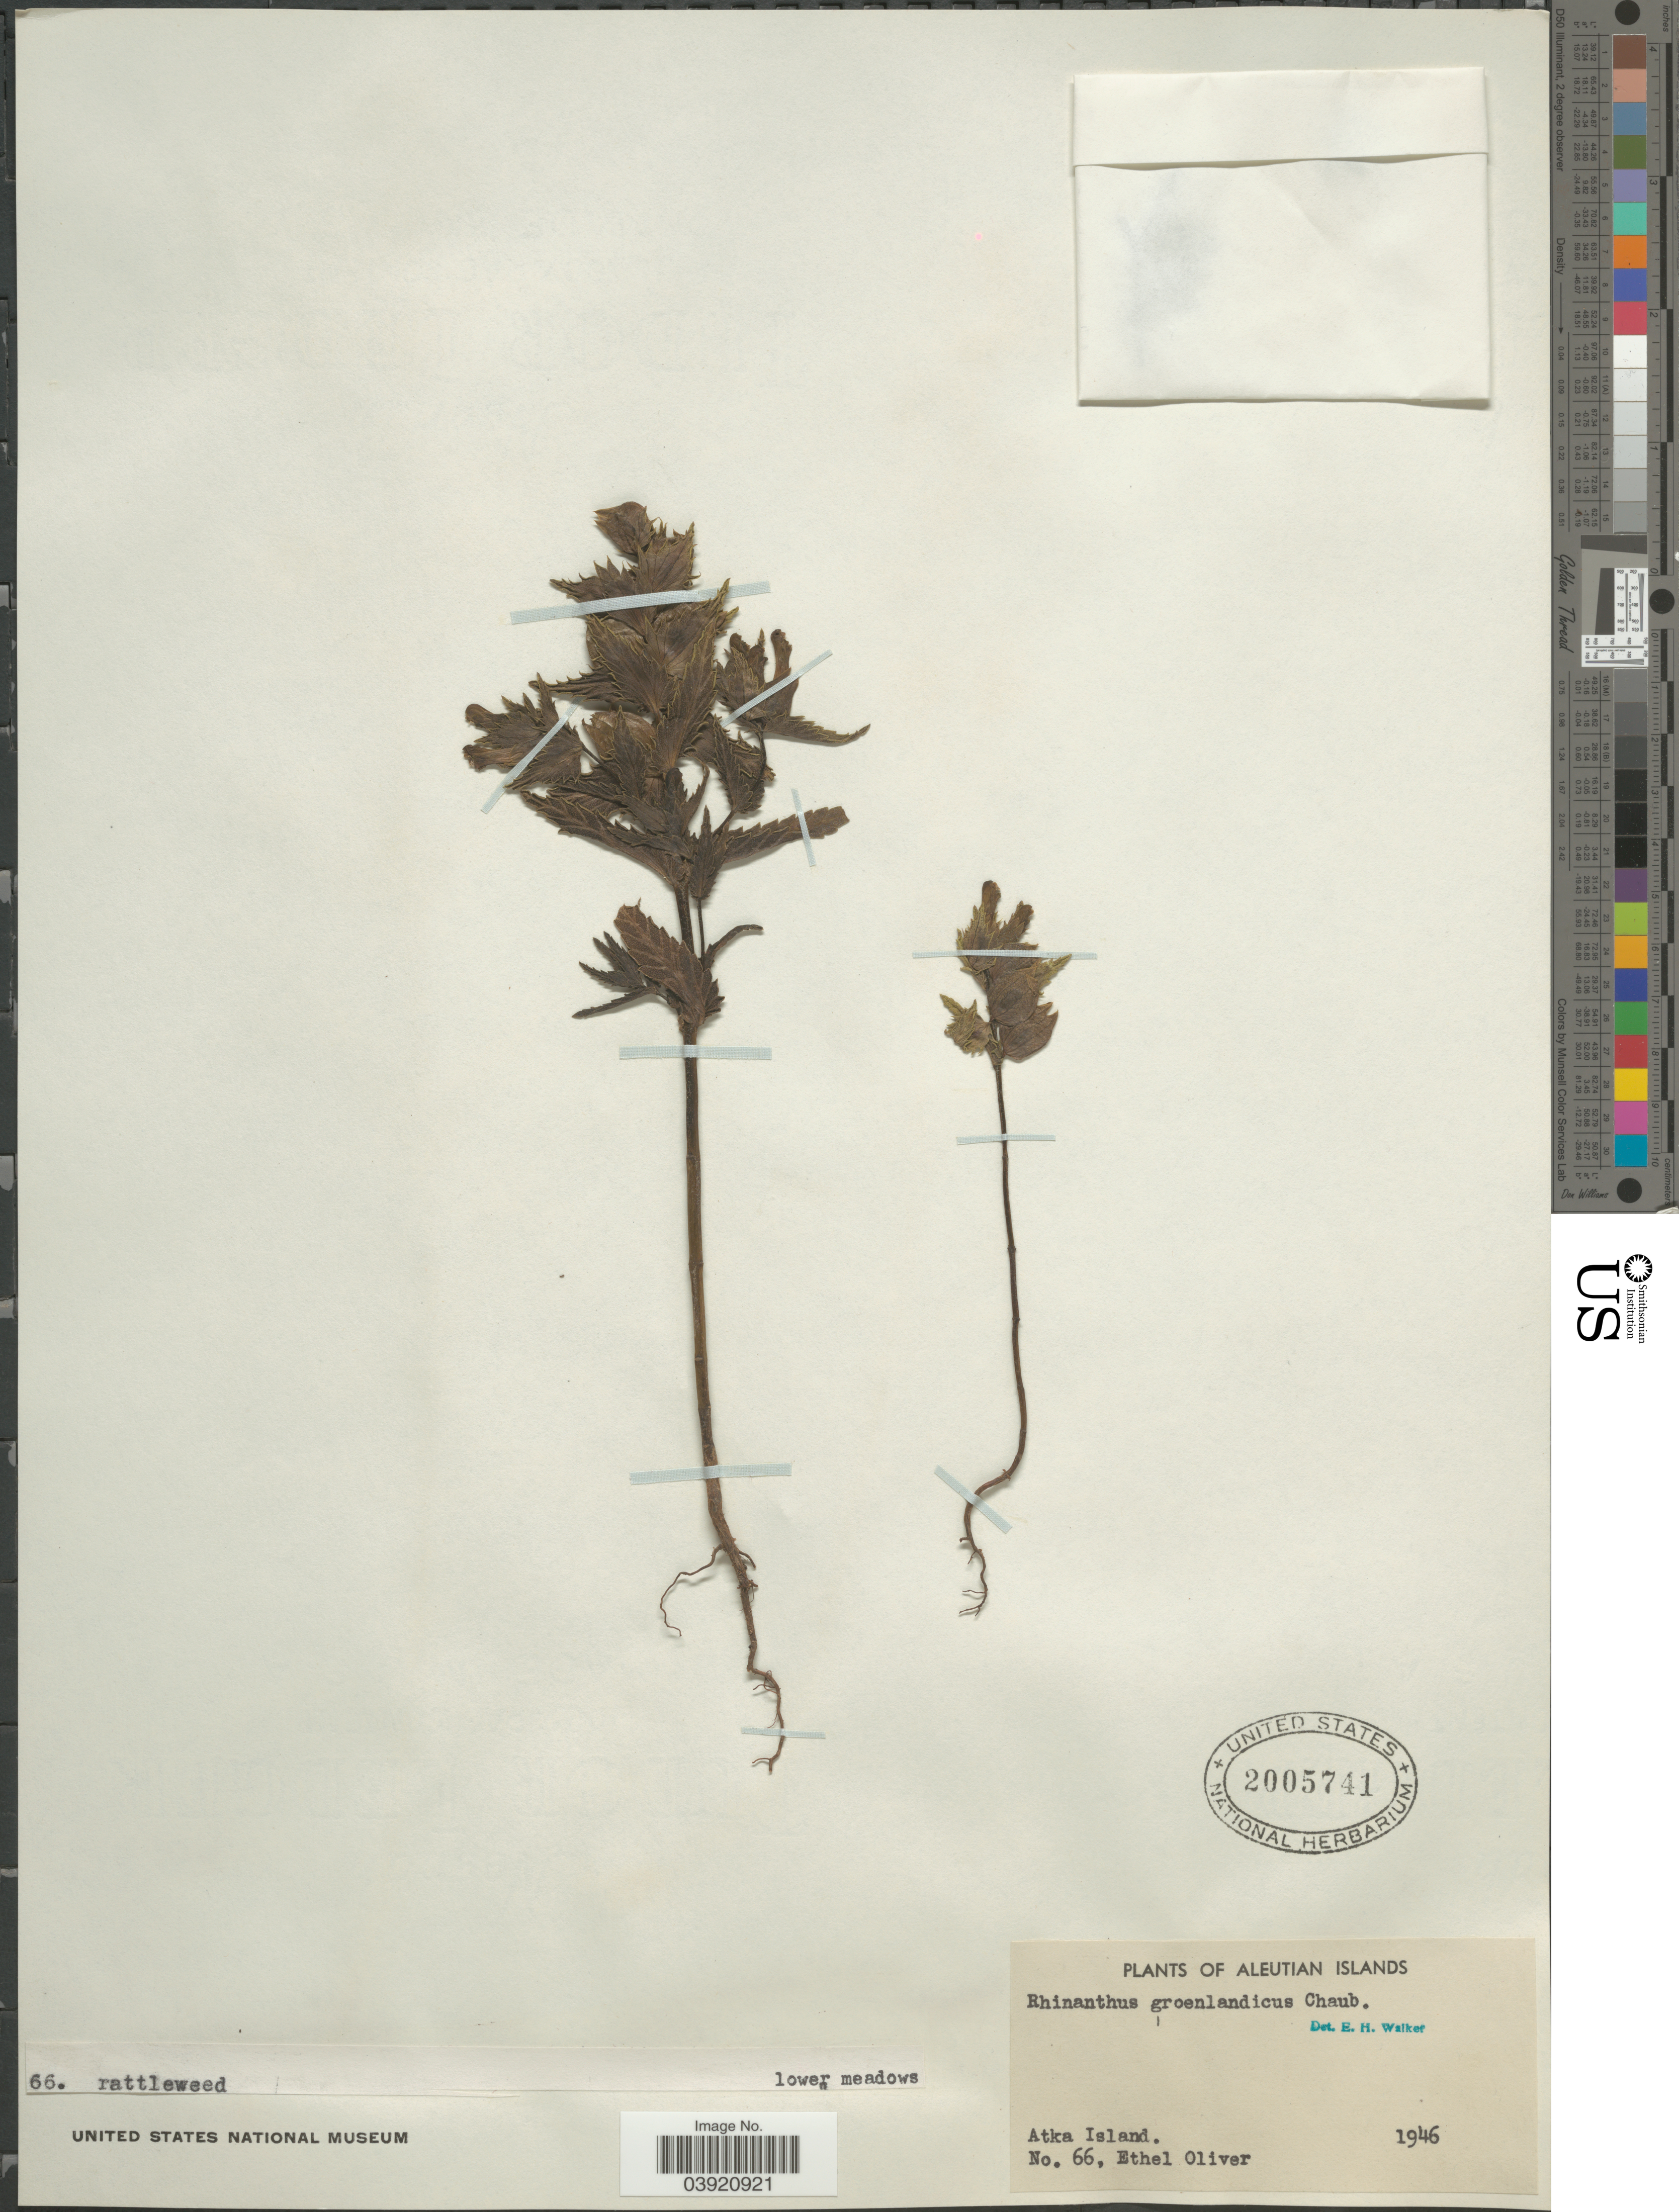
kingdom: Plantae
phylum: Tracheophyta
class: Magnoliopsida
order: Lamiales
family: Orobanchaceae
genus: Rhinanthus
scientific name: Rhinanthus minor subsp. groenlandicus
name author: (Chabert) Neum.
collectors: E. Oliver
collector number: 66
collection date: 1946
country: United States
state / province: Alaska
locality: Aleutian Islands. Atka Island.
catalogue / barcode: US 2005741